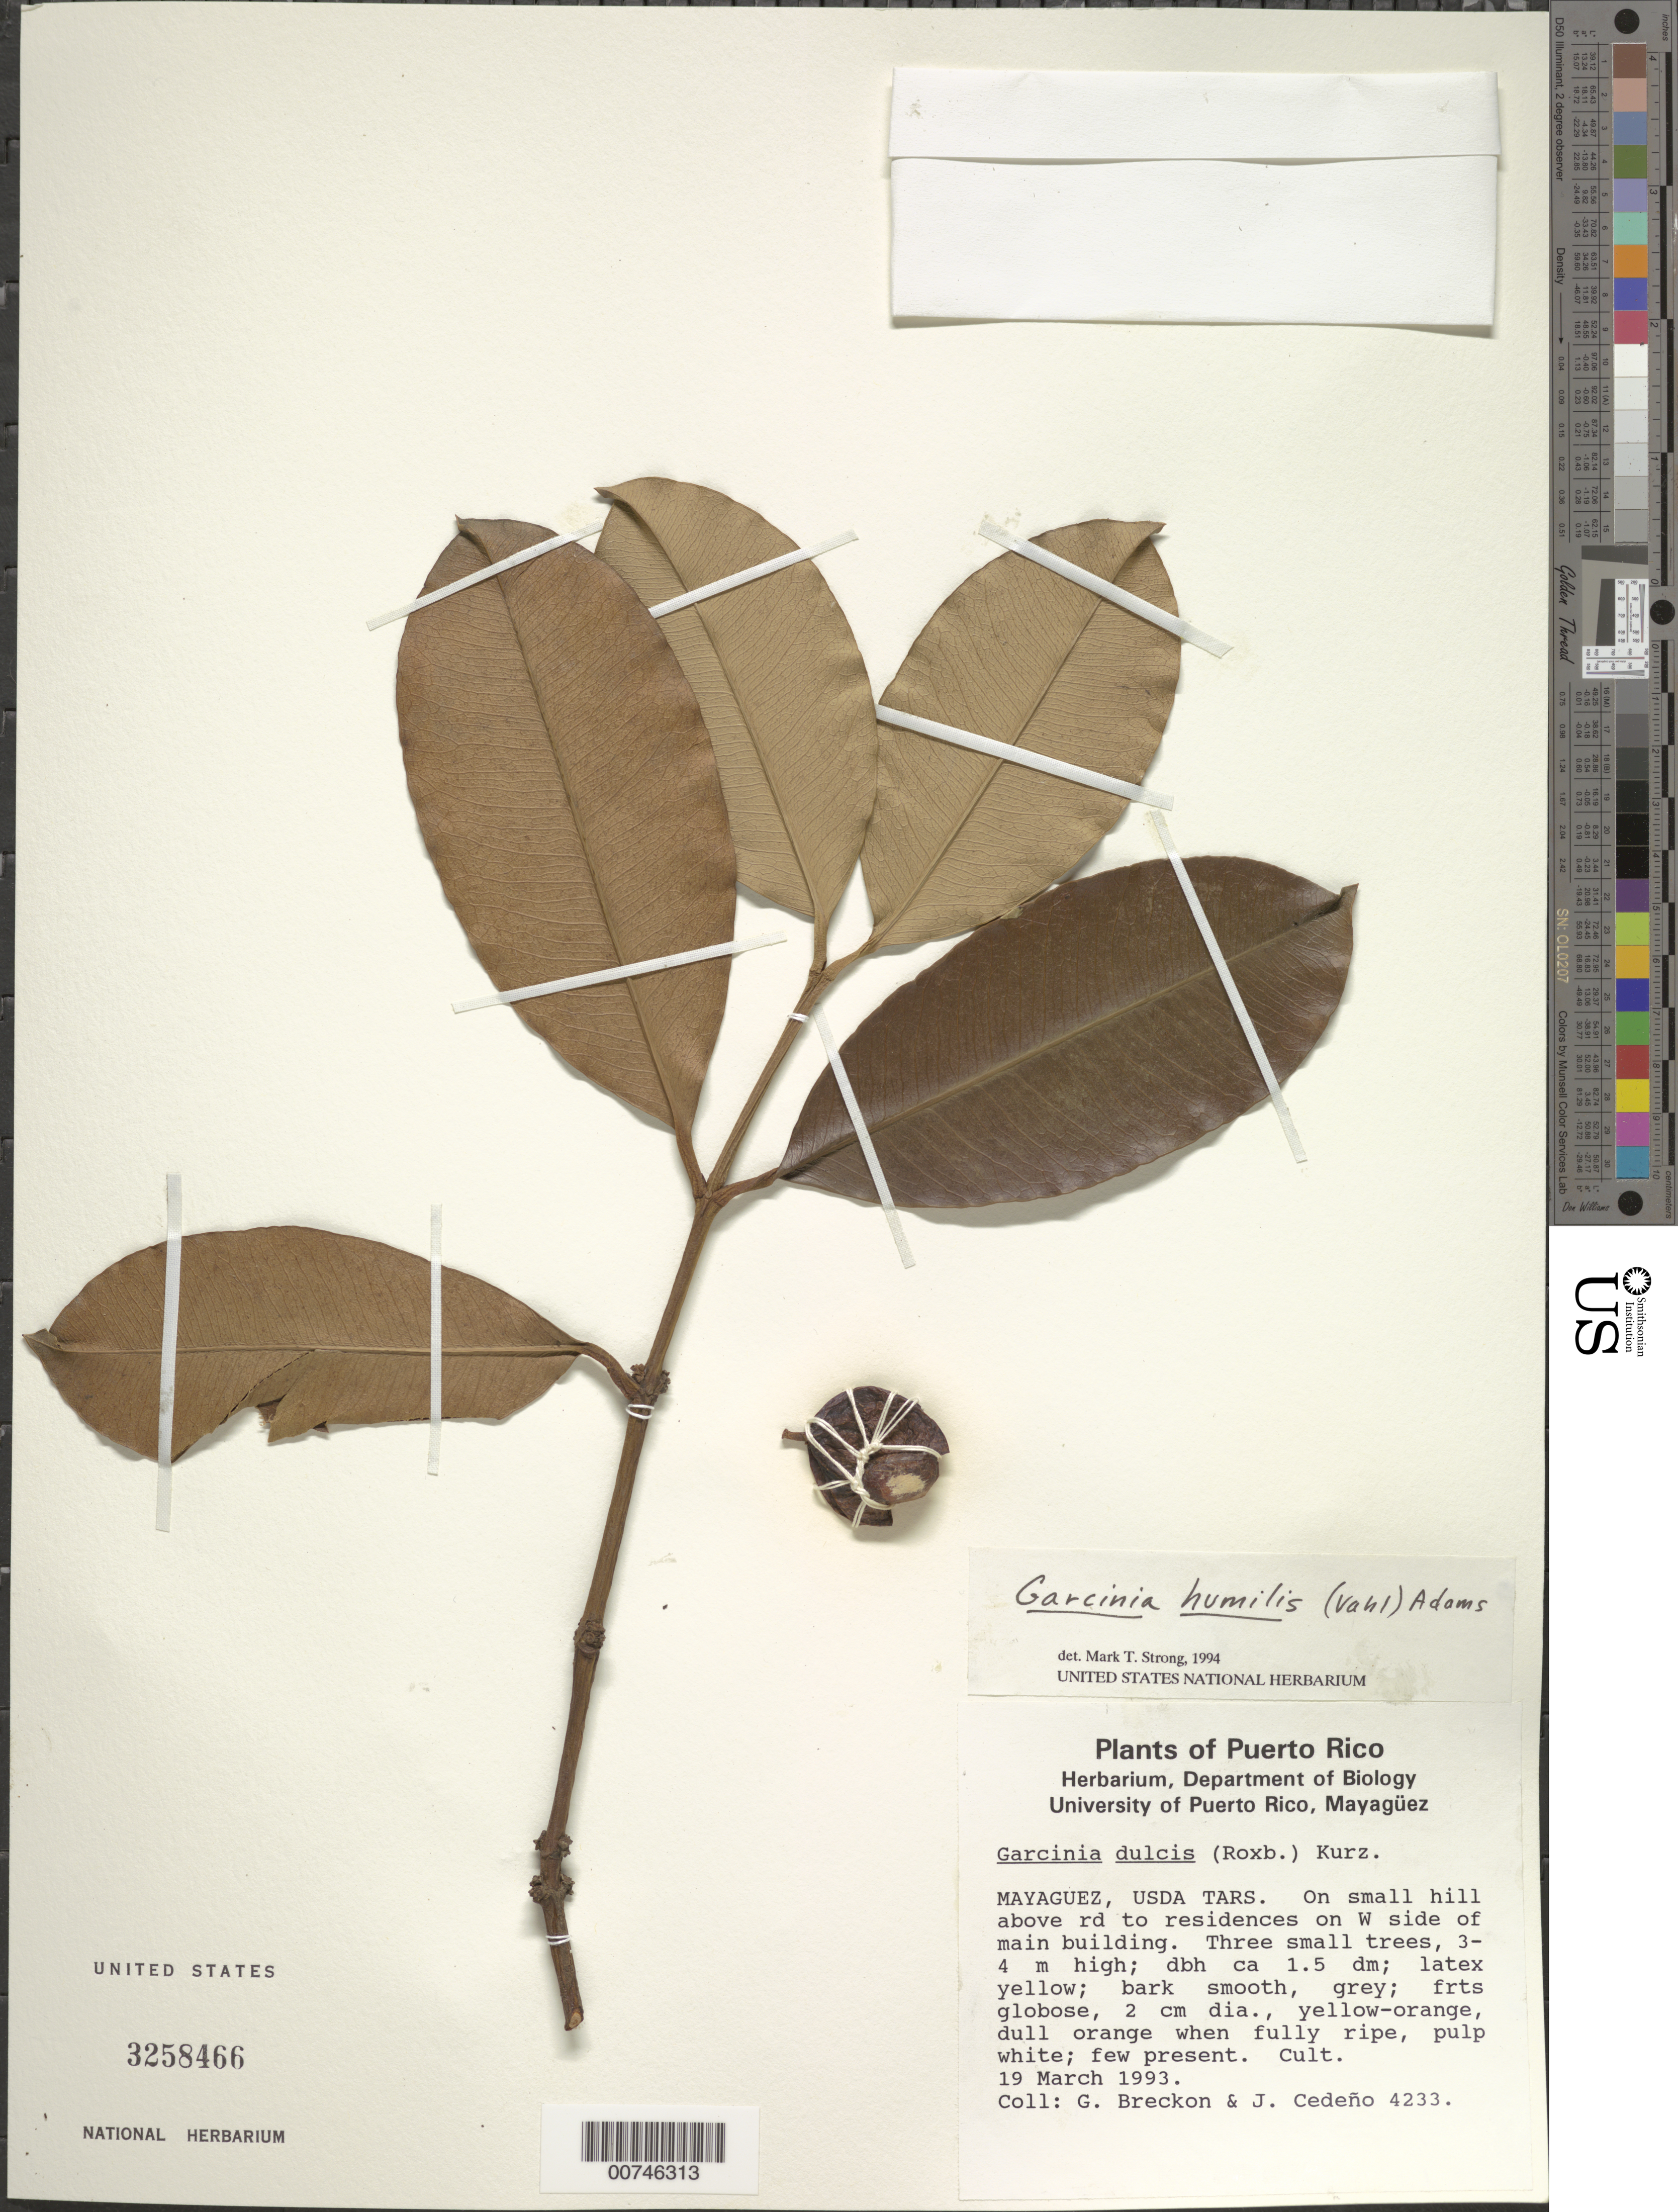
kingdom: Plantae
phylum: Tracheophyta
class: Magnoliopsida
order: Malpighiales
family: Clusiaceae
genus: Garcinia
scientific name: Garcinia dulcis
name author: (Roxb.) Kurz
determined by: Strong, M. T., (US), Smithsonian Institution - National Museum of Natural History (UNITED STATES)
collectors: G. J. Breckon & J. Cedeño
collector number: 4233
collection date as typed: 19 Mar 1993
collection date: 1993-03-19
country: Puerto Rico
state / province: Mayagüez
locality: Above road to residences on W sie of main building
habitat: On small hill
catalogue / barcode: US 3258466